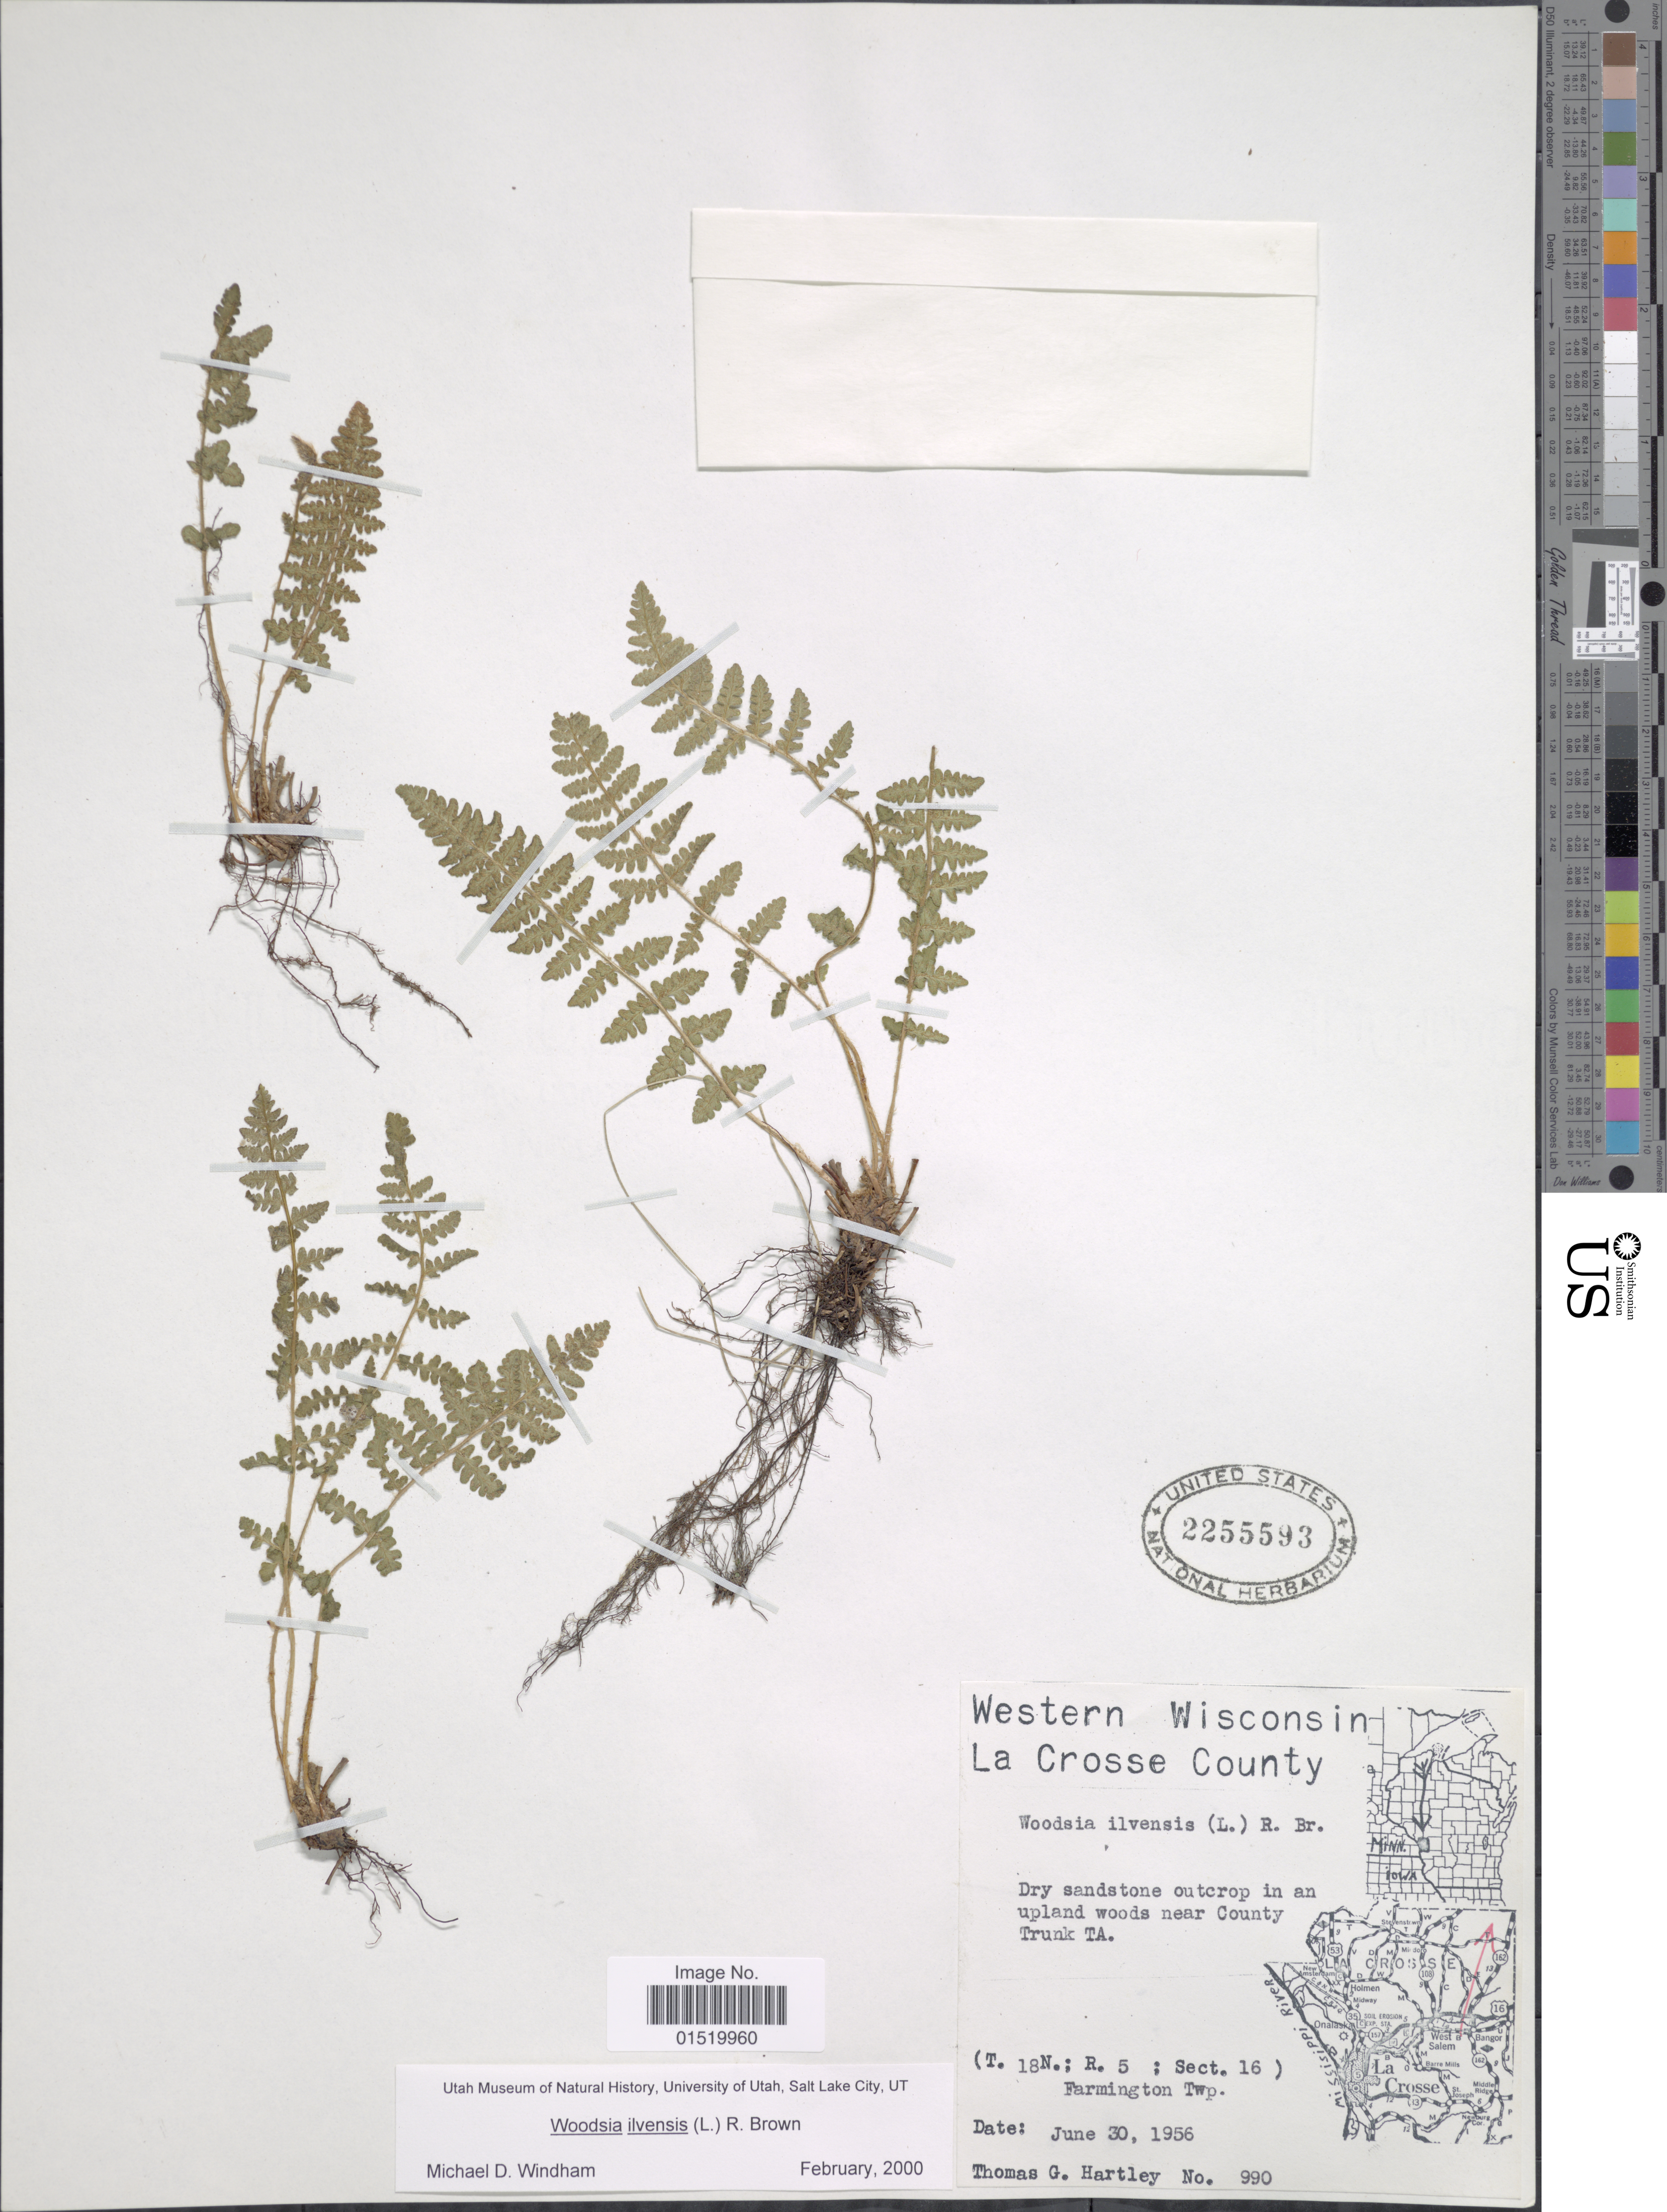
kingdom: Plantae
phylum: Tracheophyta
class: Polypodiopsida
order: Polypodiales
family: Woodsiaceae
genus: Woodsia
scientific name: Woodsia ilvensis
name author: (L.) R. Br.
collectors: T. G. Hartley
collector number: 990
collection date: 1956-06-30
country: United States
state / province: Wisconsin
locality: Western Wisconsin La Crosse County, Dry sandstone outcrop in an upland woods near County Trunk TA. (T.18n.; R.5; Sect. 16) Farmington Twp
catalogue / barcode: US 2255593